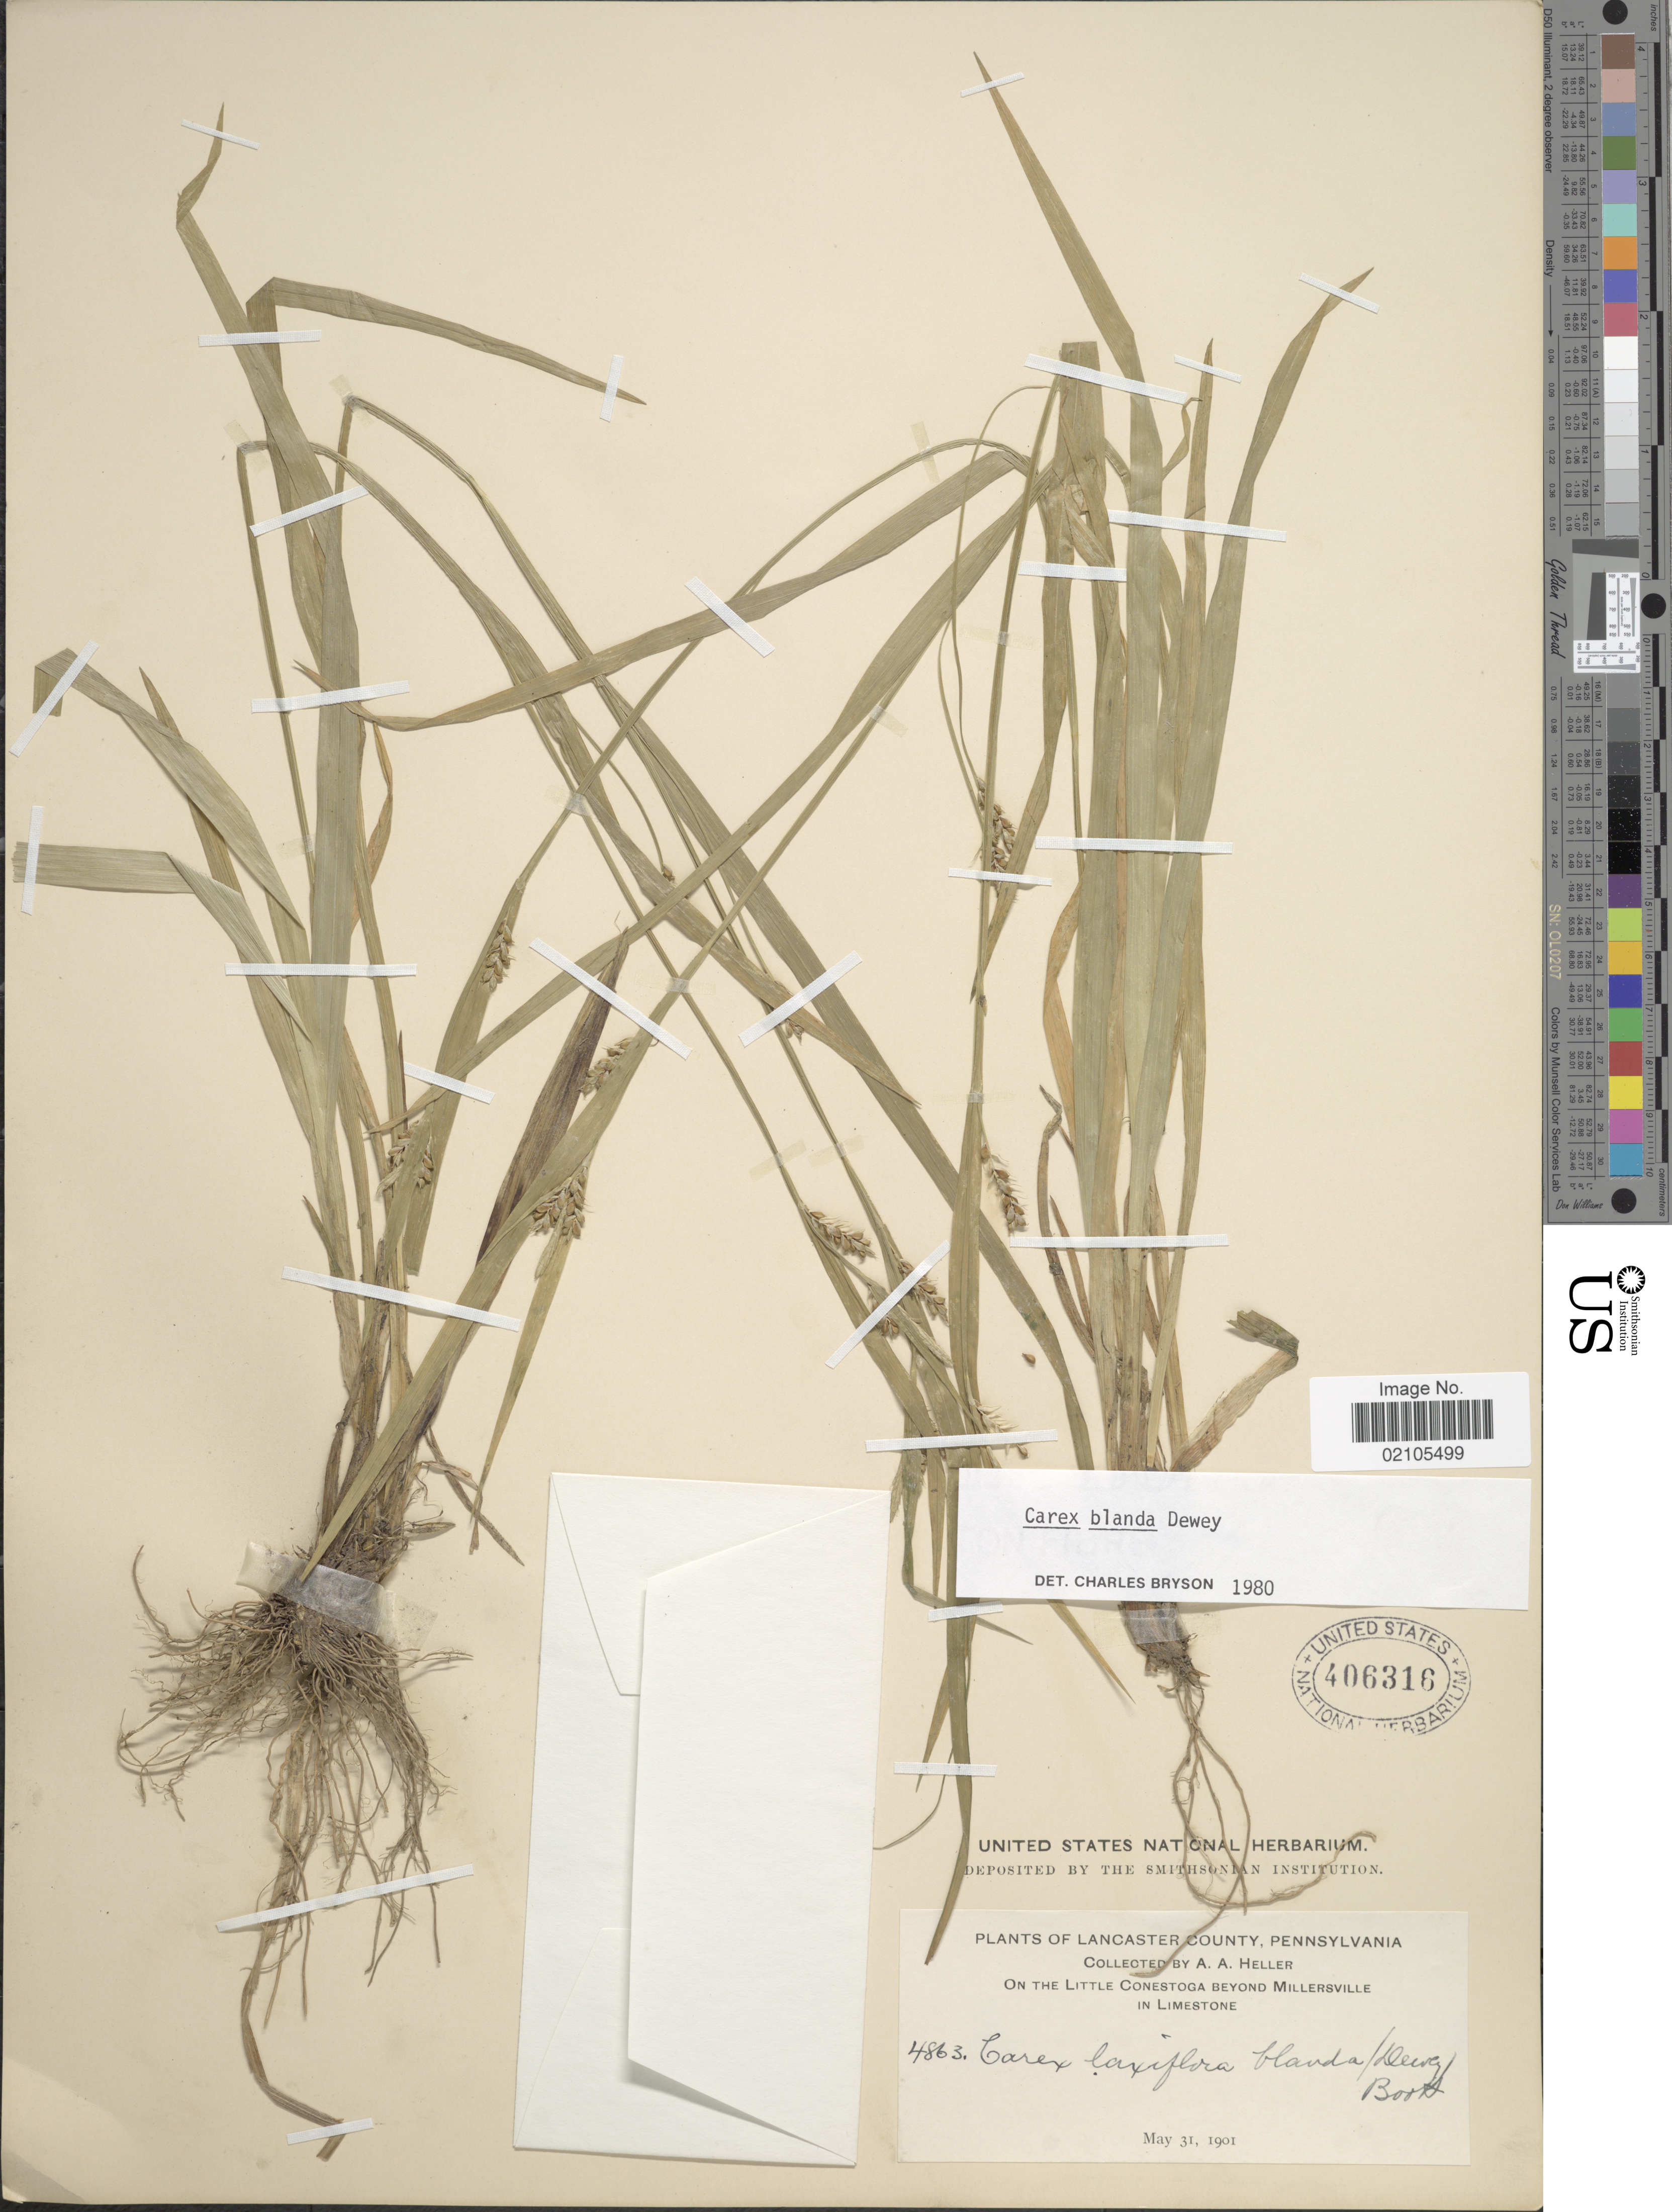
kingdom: Plantae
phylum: Tracheophyta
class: Liliopsida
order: Poales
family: Cyperaceae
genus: Carex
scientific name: Carex blanda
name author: Dewey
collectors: A. A. Heller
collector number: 4863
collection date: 1901-05-31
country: United States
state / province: Pennsylvania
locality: Lancaster County. On the Little Conestoga beyond Millersville in Limestone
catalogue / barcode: US 406316